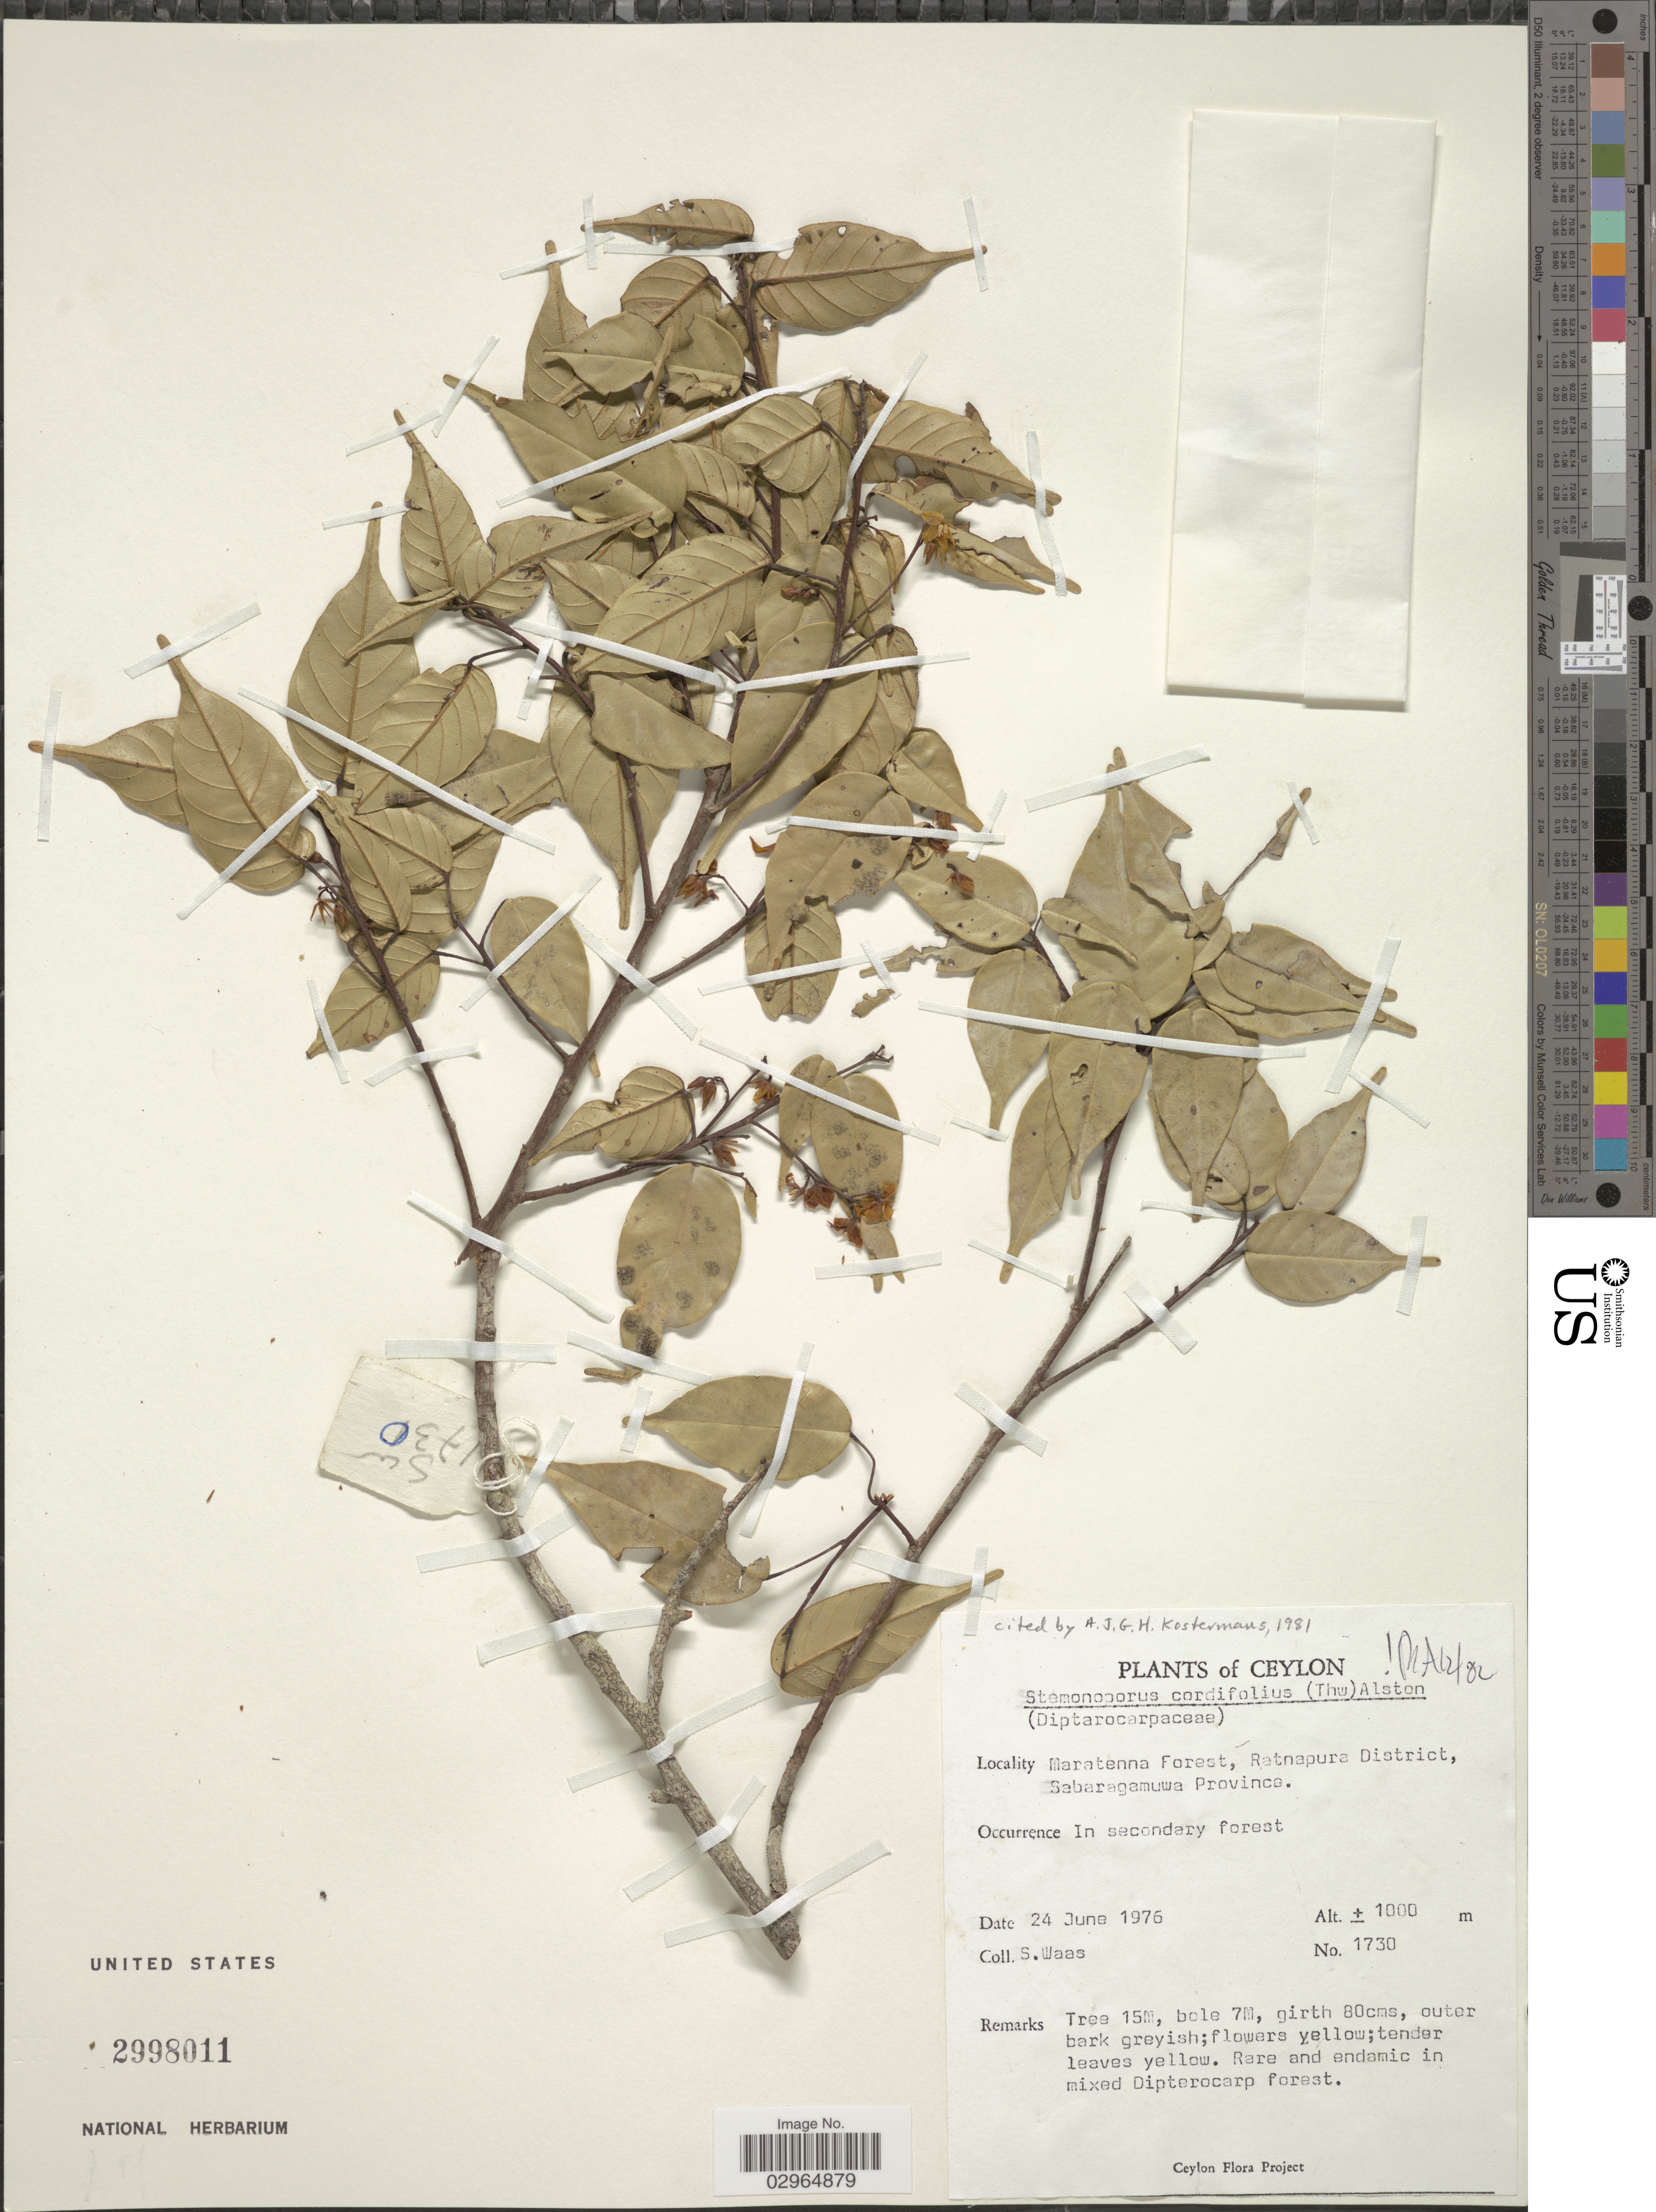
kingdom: Plantae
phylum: Tracheophyta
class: Magnoliopsida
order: Malvales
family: Dipterocarpaceae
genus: Stemonoporus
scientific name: Stemonoporus cordifolius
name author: (Thwaites) Alston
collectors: S. Waas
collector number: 1730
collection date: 1976-06-24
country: Sri Lanka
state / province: Sabaragamuwa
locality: Ceylon. Maratenna Forest, Ratnapura District.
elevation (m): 1000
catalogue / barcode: US 2998011